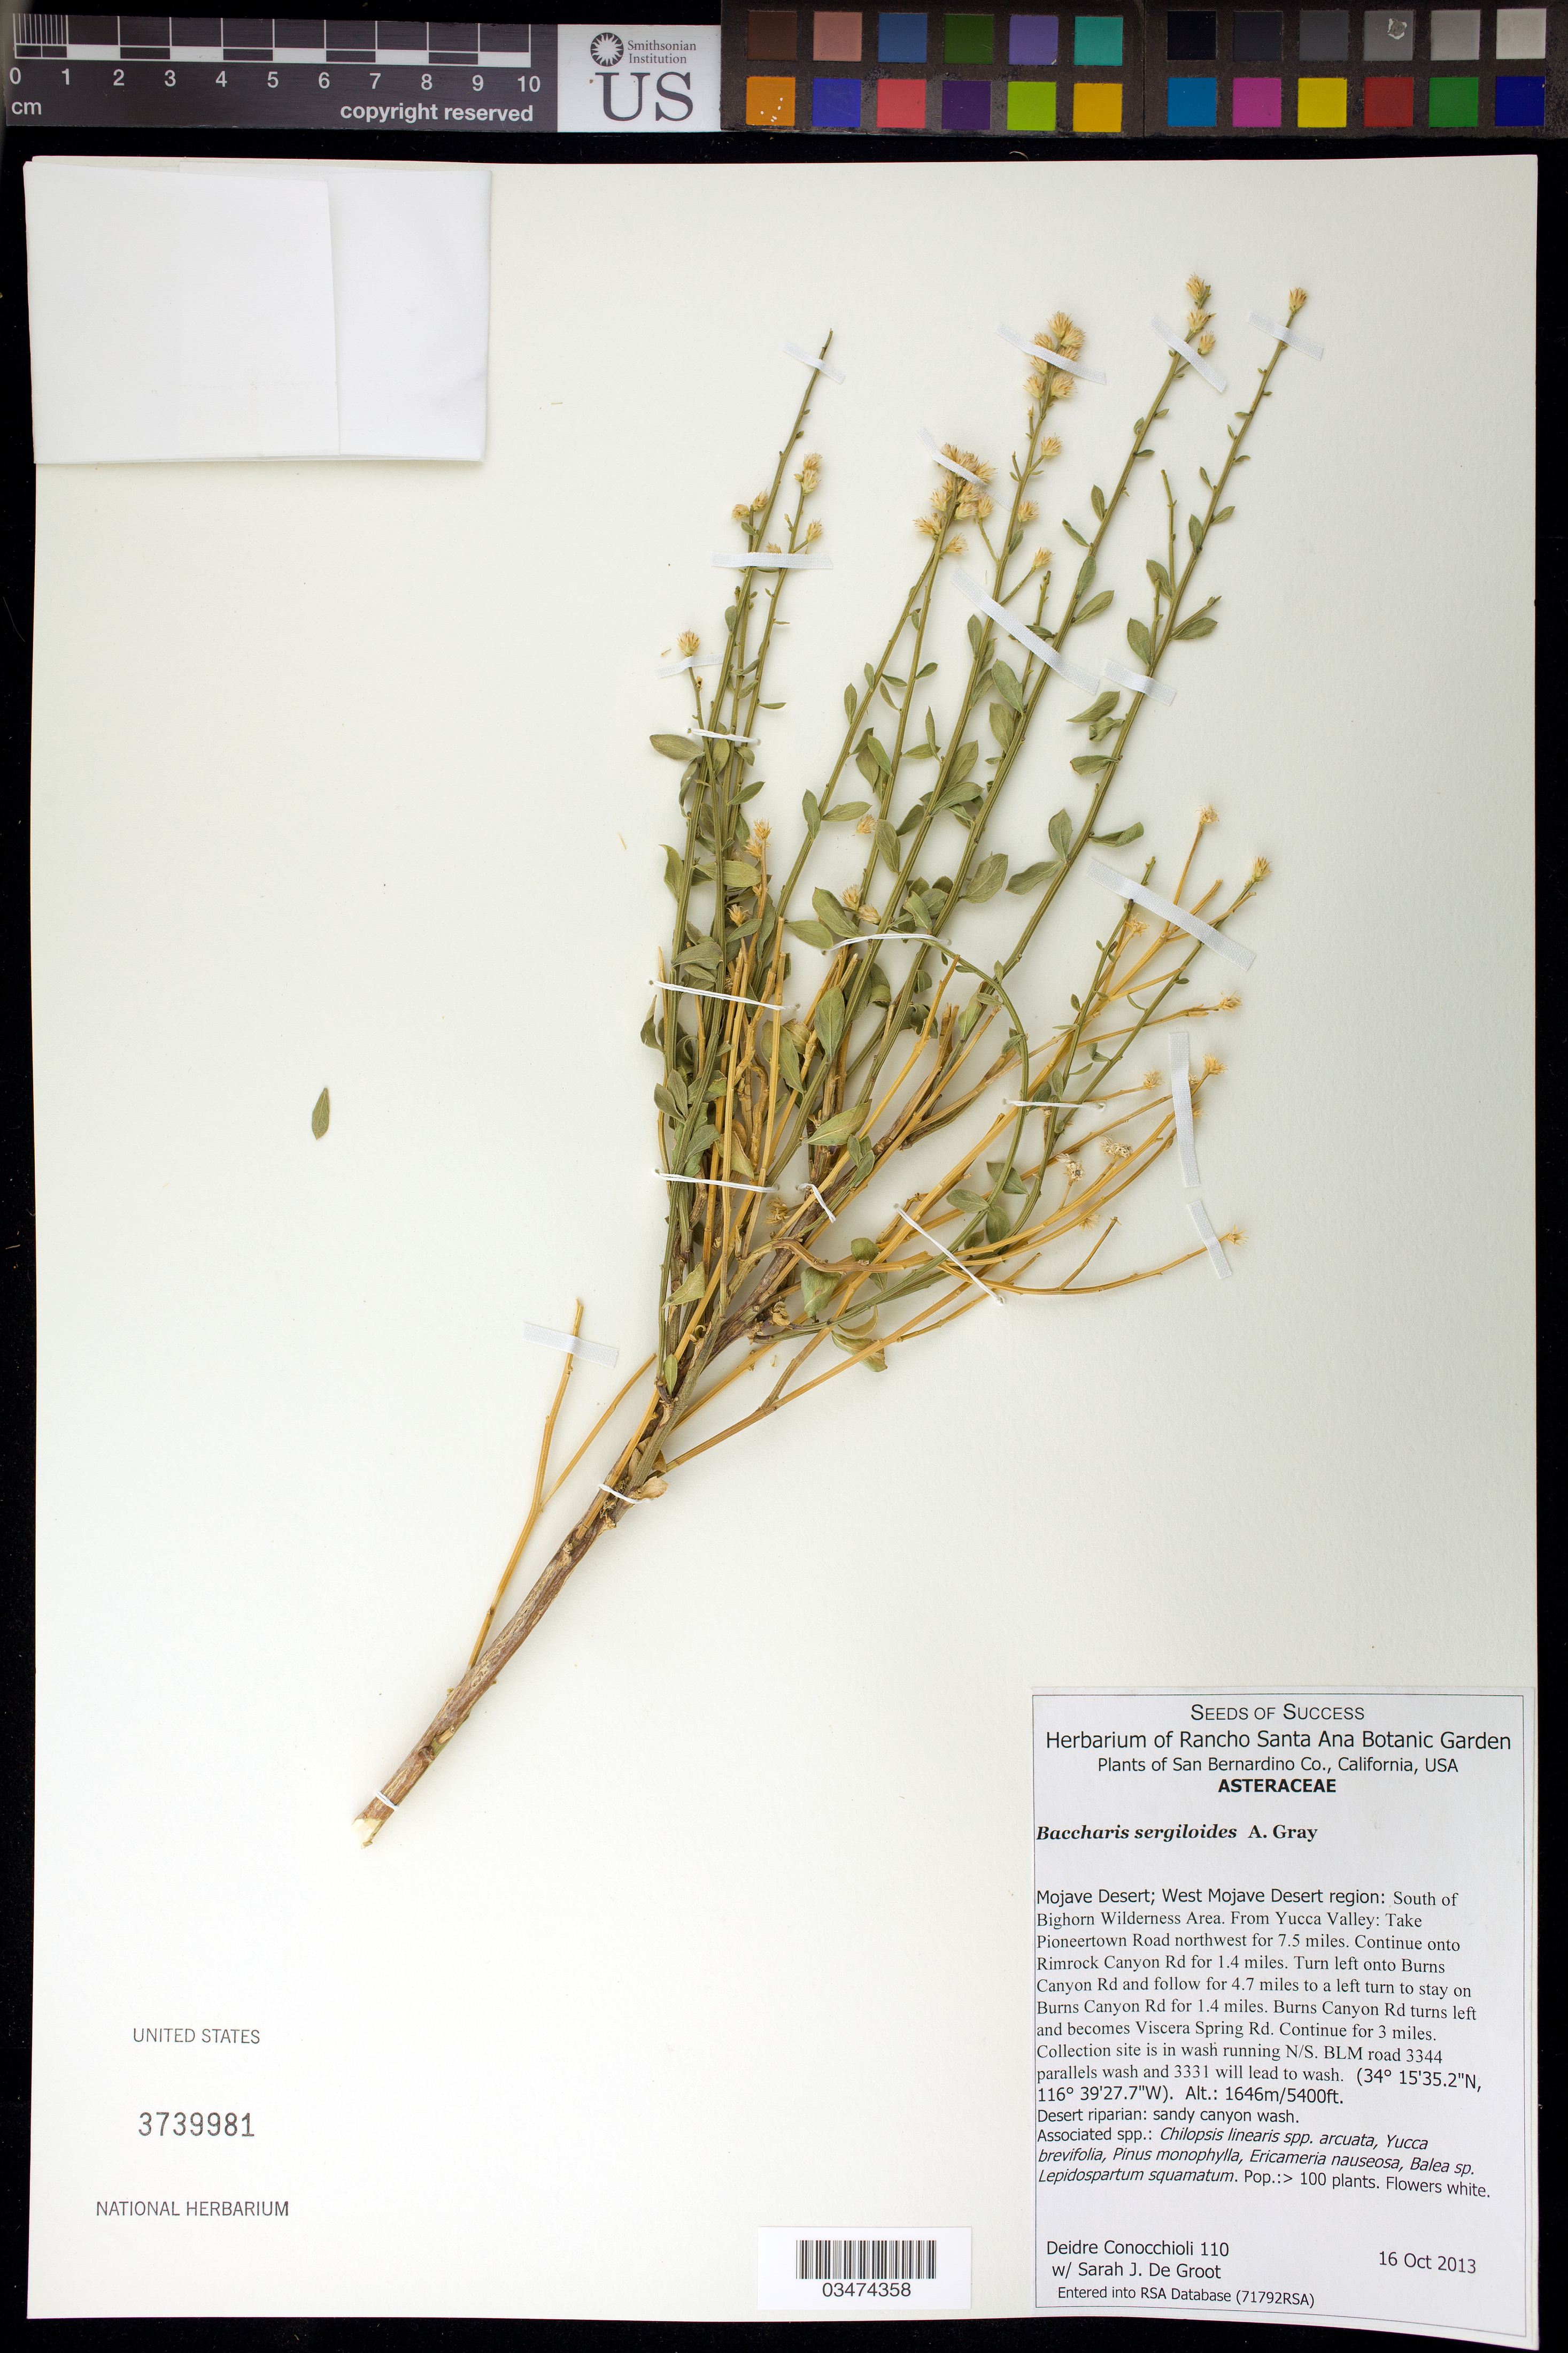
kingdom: Plantae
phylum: Tracheophyta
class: Magnoliopsida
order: Asterales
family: Asteraceae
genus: Baccharis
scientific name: Baccharis sergiloides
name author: A. Gray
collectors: D. Conocchioli & S. De Groot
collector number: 110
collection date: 2013-10-16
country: United States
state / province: California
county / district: San Bernardino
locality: Mojave Desert, west region. S of Bighorn Wilderness Area, 3 mi. on Viscera Spring Rd.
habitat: Desert riparian, sandy canyon wash.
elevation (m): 1646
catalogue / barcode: US 3739981